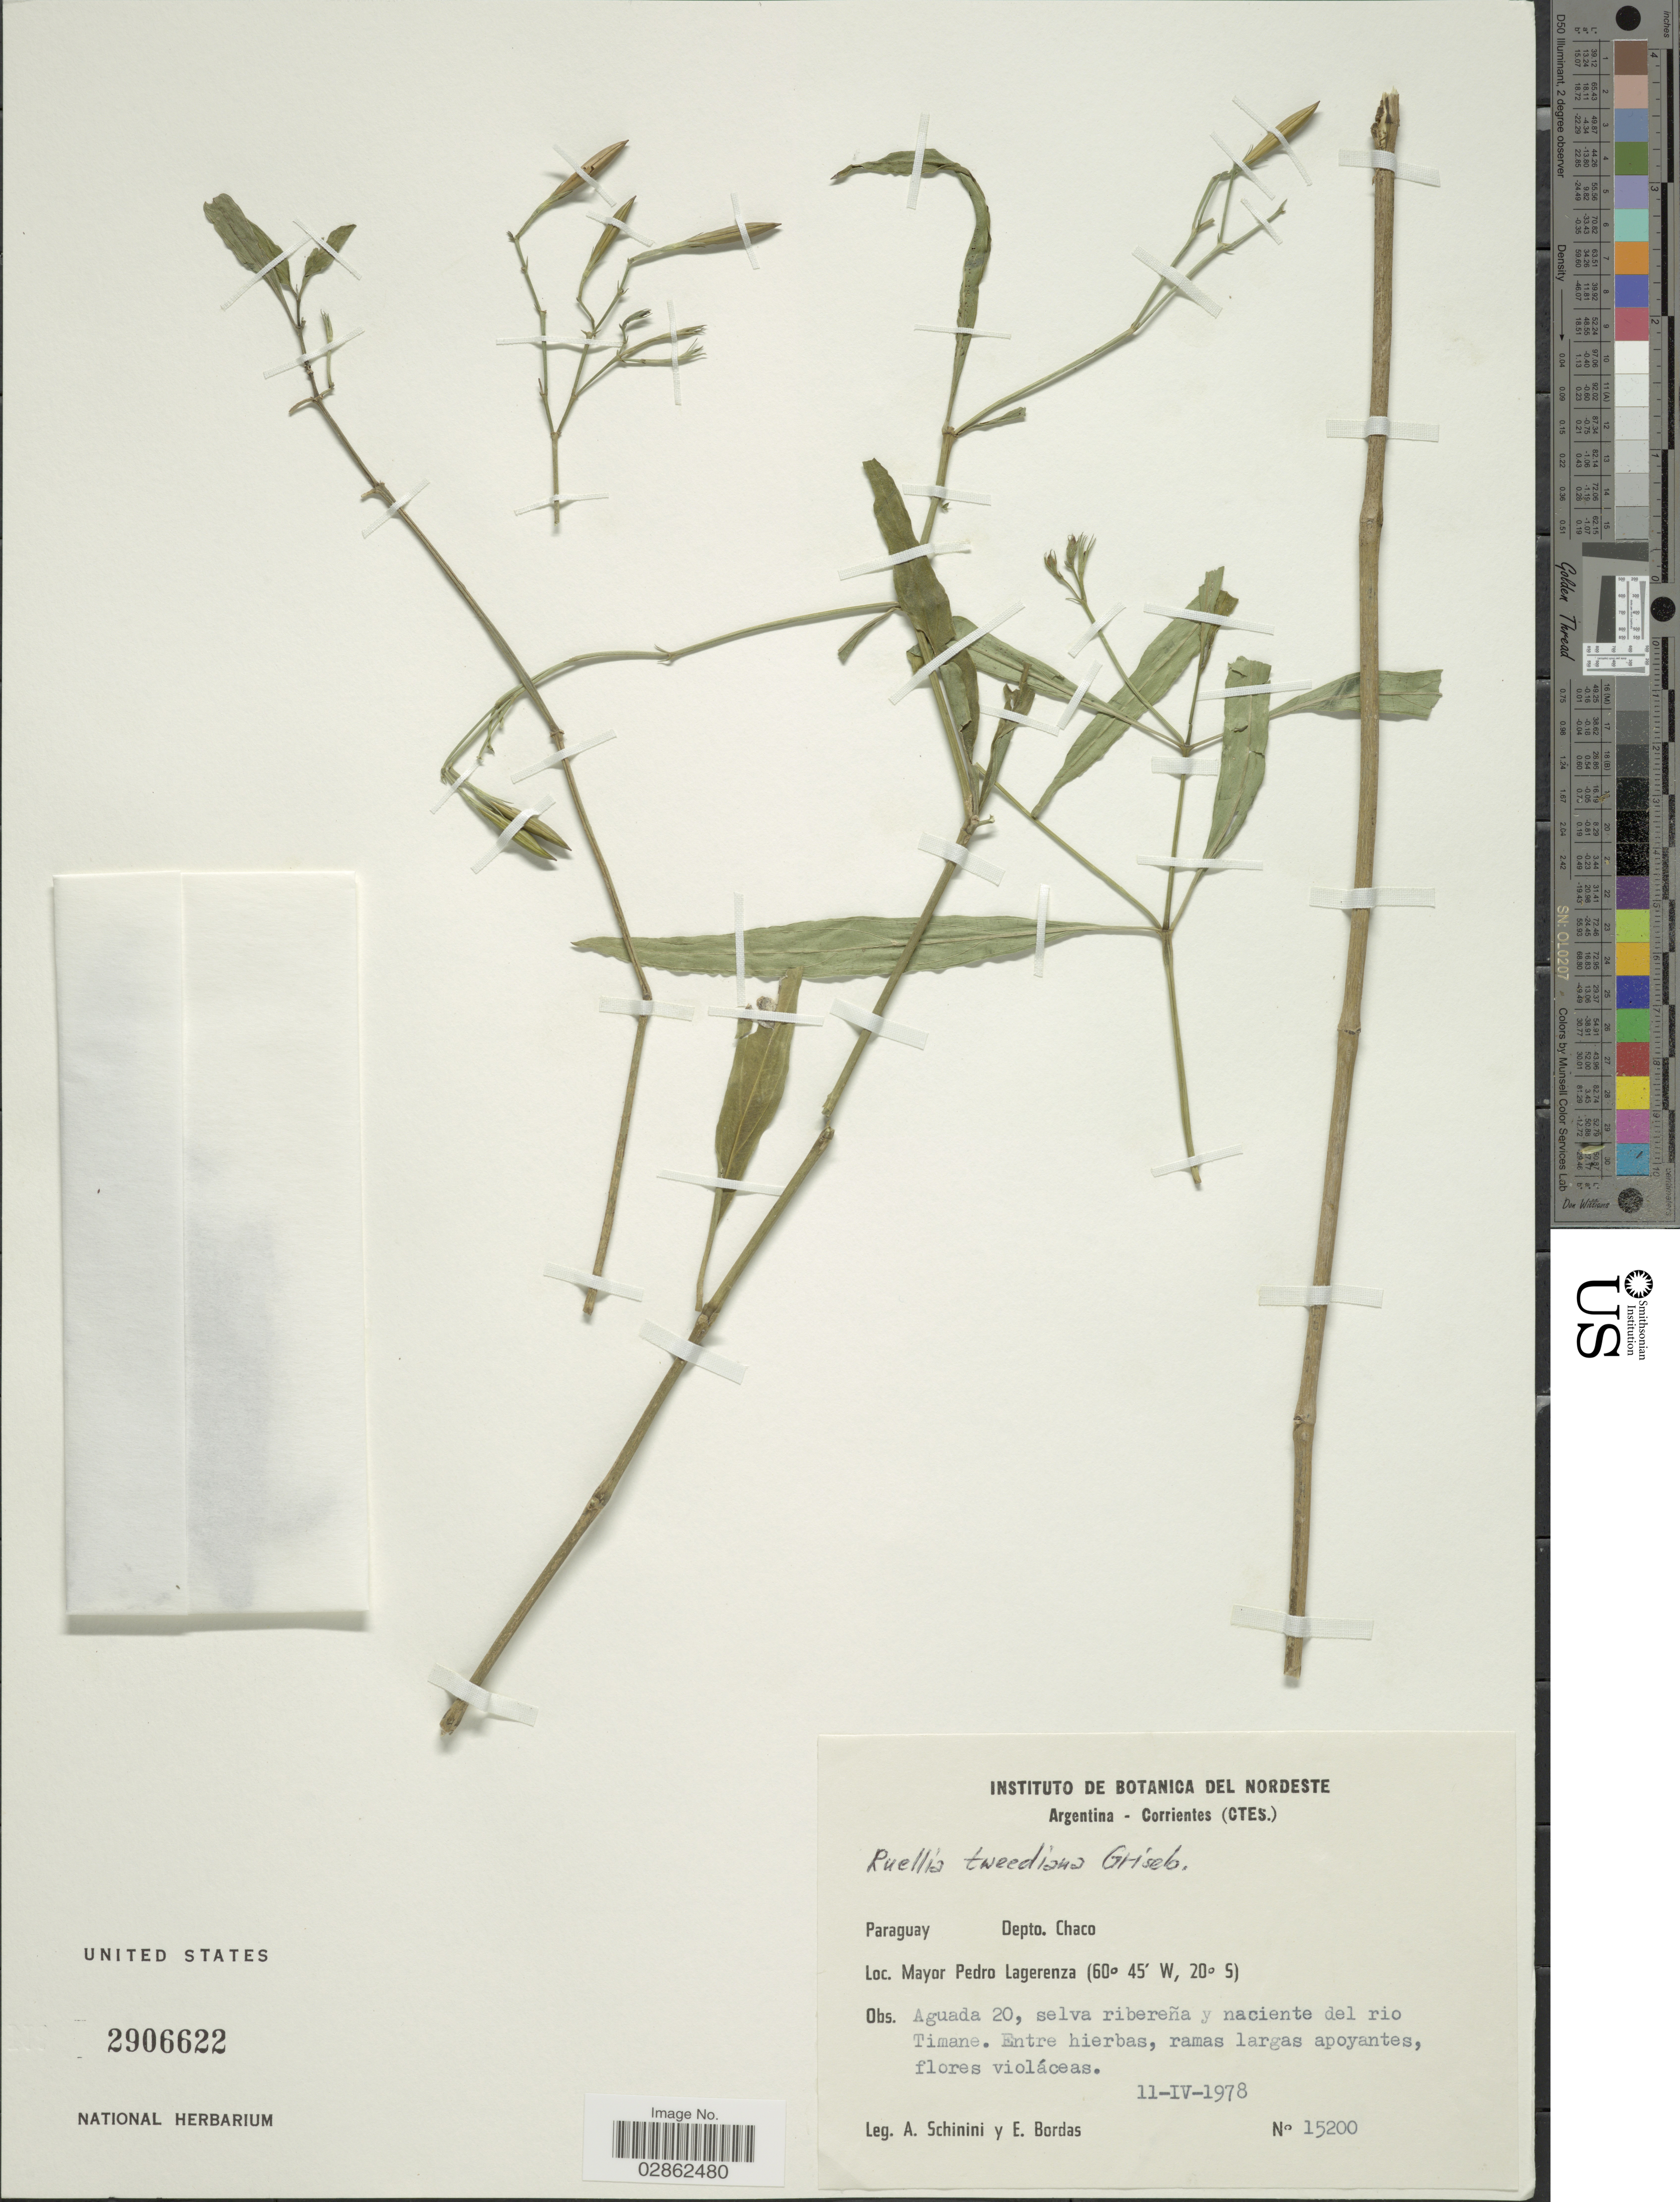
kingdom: Plantae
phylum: Tracheophyta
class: Magnoliopsida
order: Lamiales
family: Acanthaceae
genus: Ruellia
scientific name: Ruellia tweediana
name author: Griseb.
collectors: A. Schinini & E. Bordas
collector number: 15200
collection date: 1978-04-11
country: Argentina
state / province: Chaco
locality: Depto. Chaco. Mayor Pedro Lagerenza.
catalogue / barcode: US 2906622